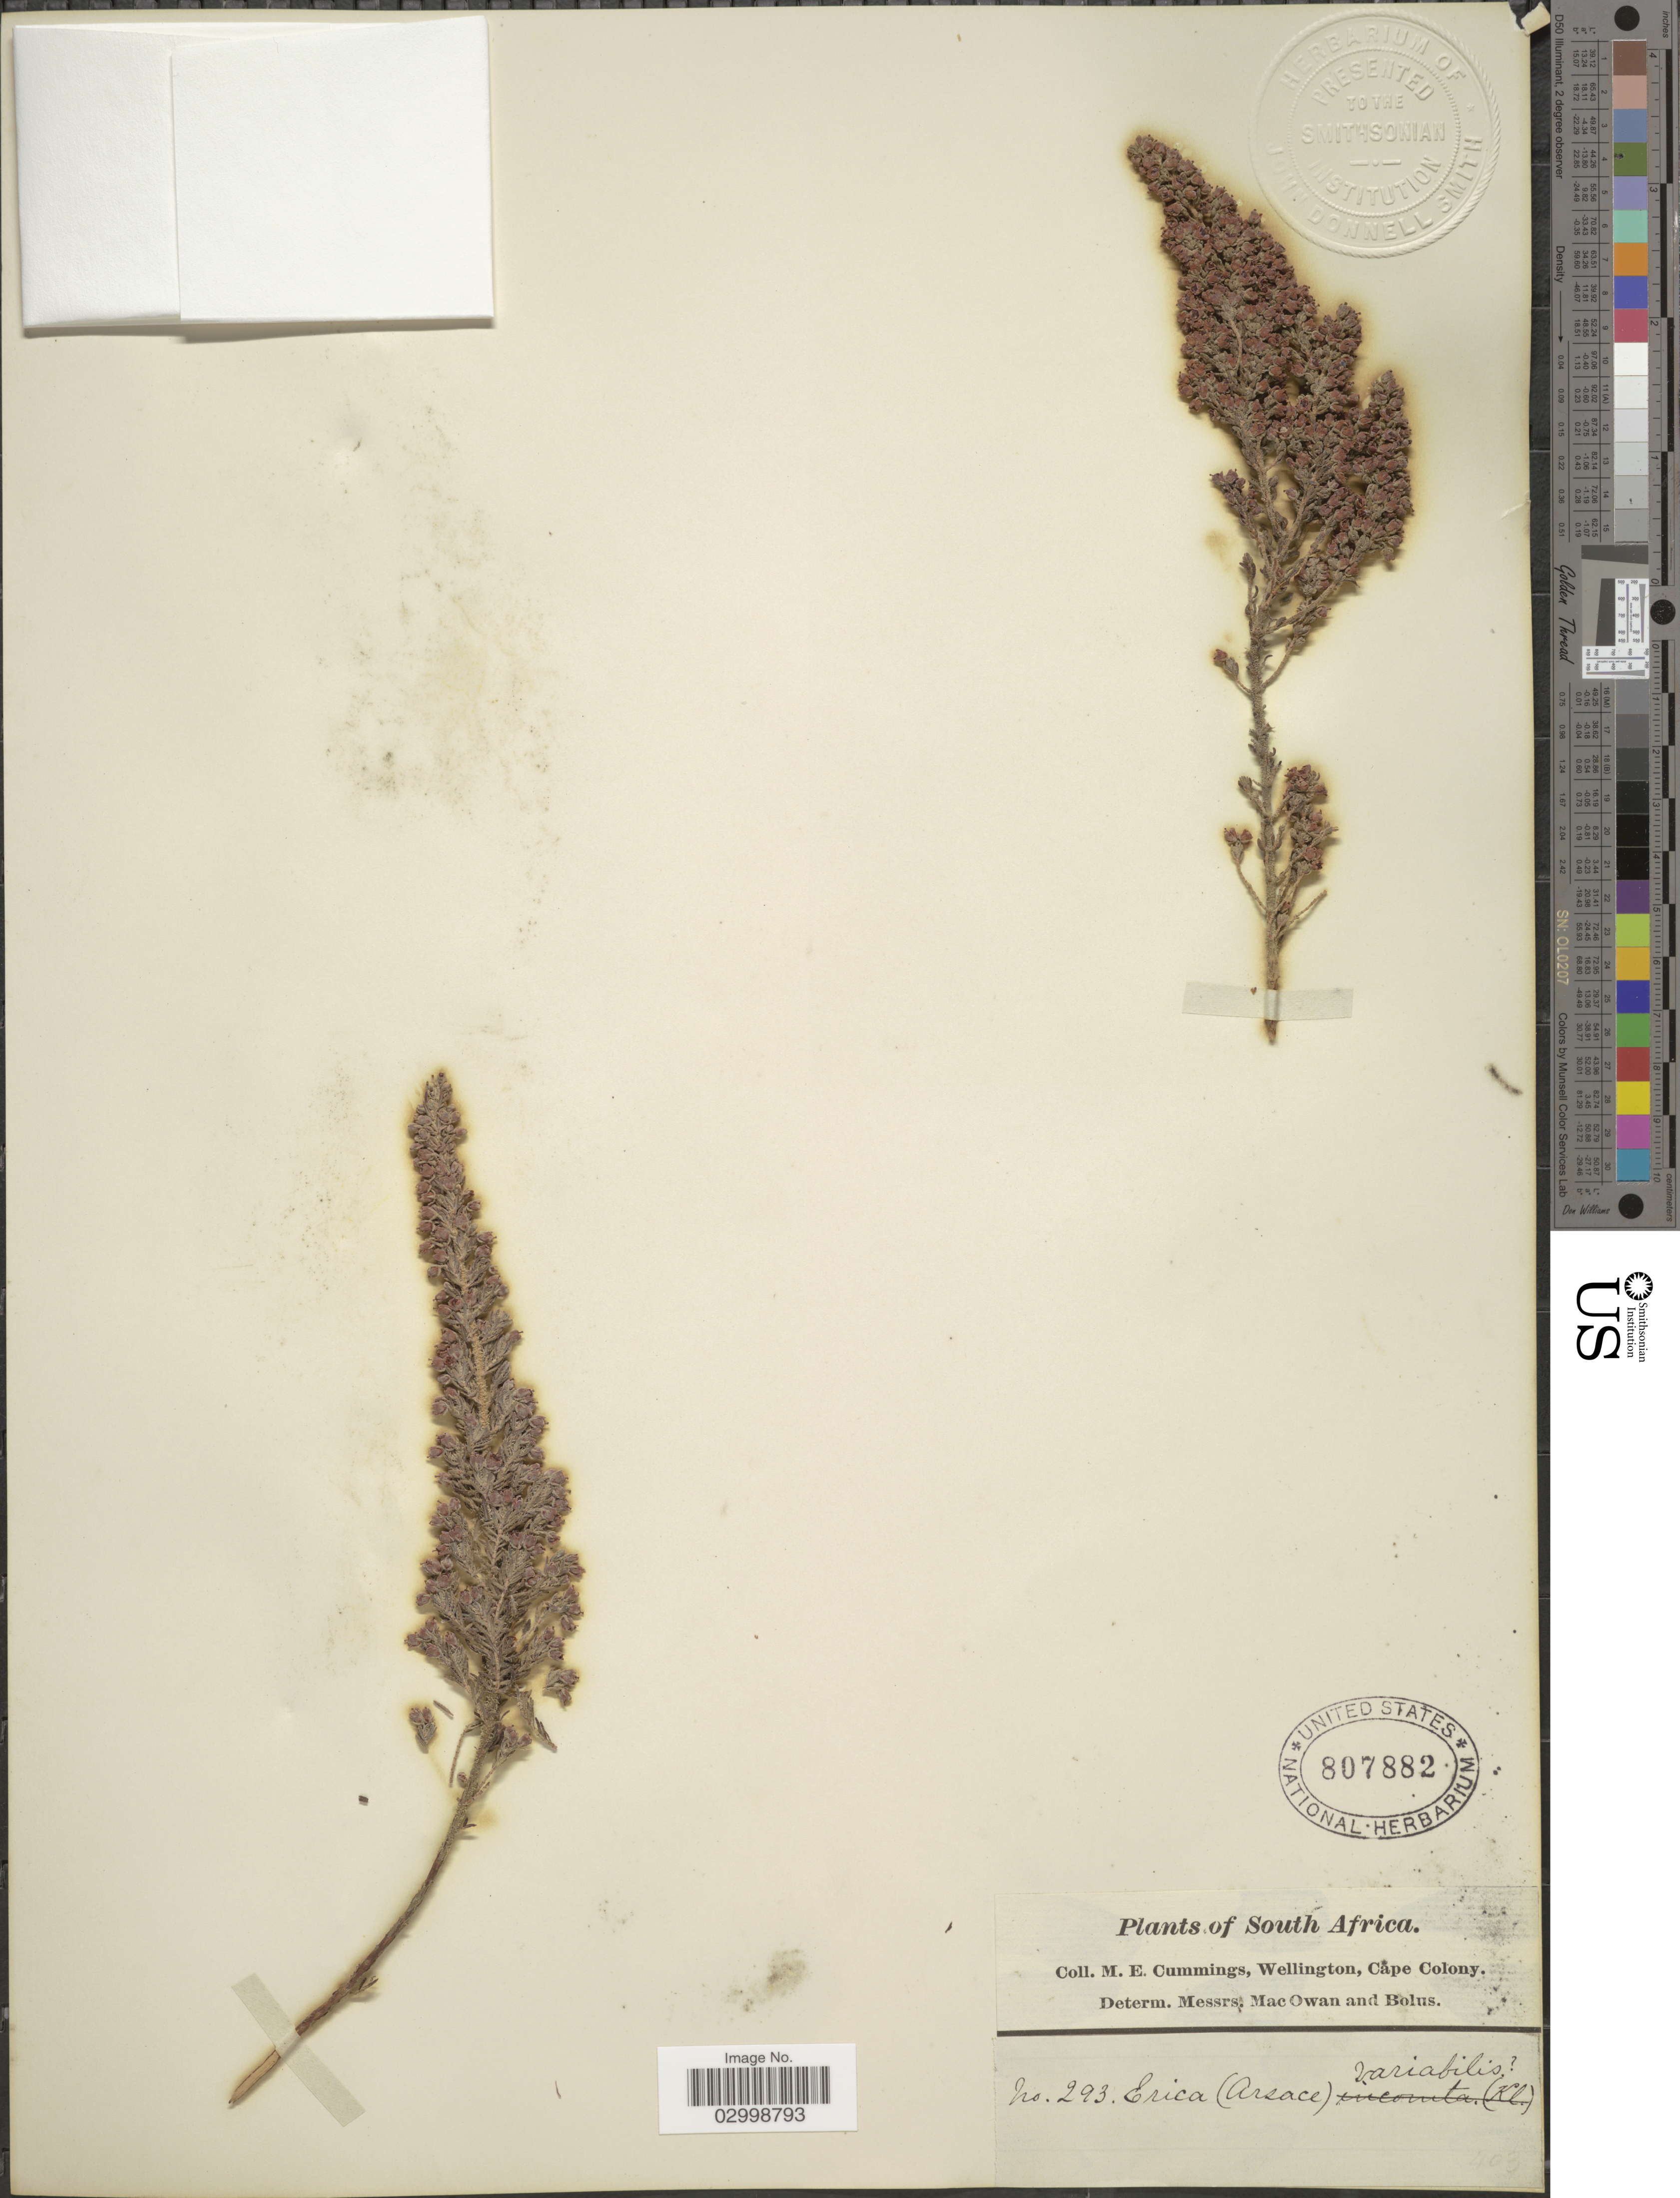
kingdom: Plantae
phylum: Tracheophyta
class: Magnoliopsida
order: Ericales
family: Ericaceae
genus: Erica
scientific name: Erica variabilis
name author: Klotzsch ex Benth.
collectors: M. E. Cummings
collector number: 293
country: South Africa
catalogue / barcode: US 807882